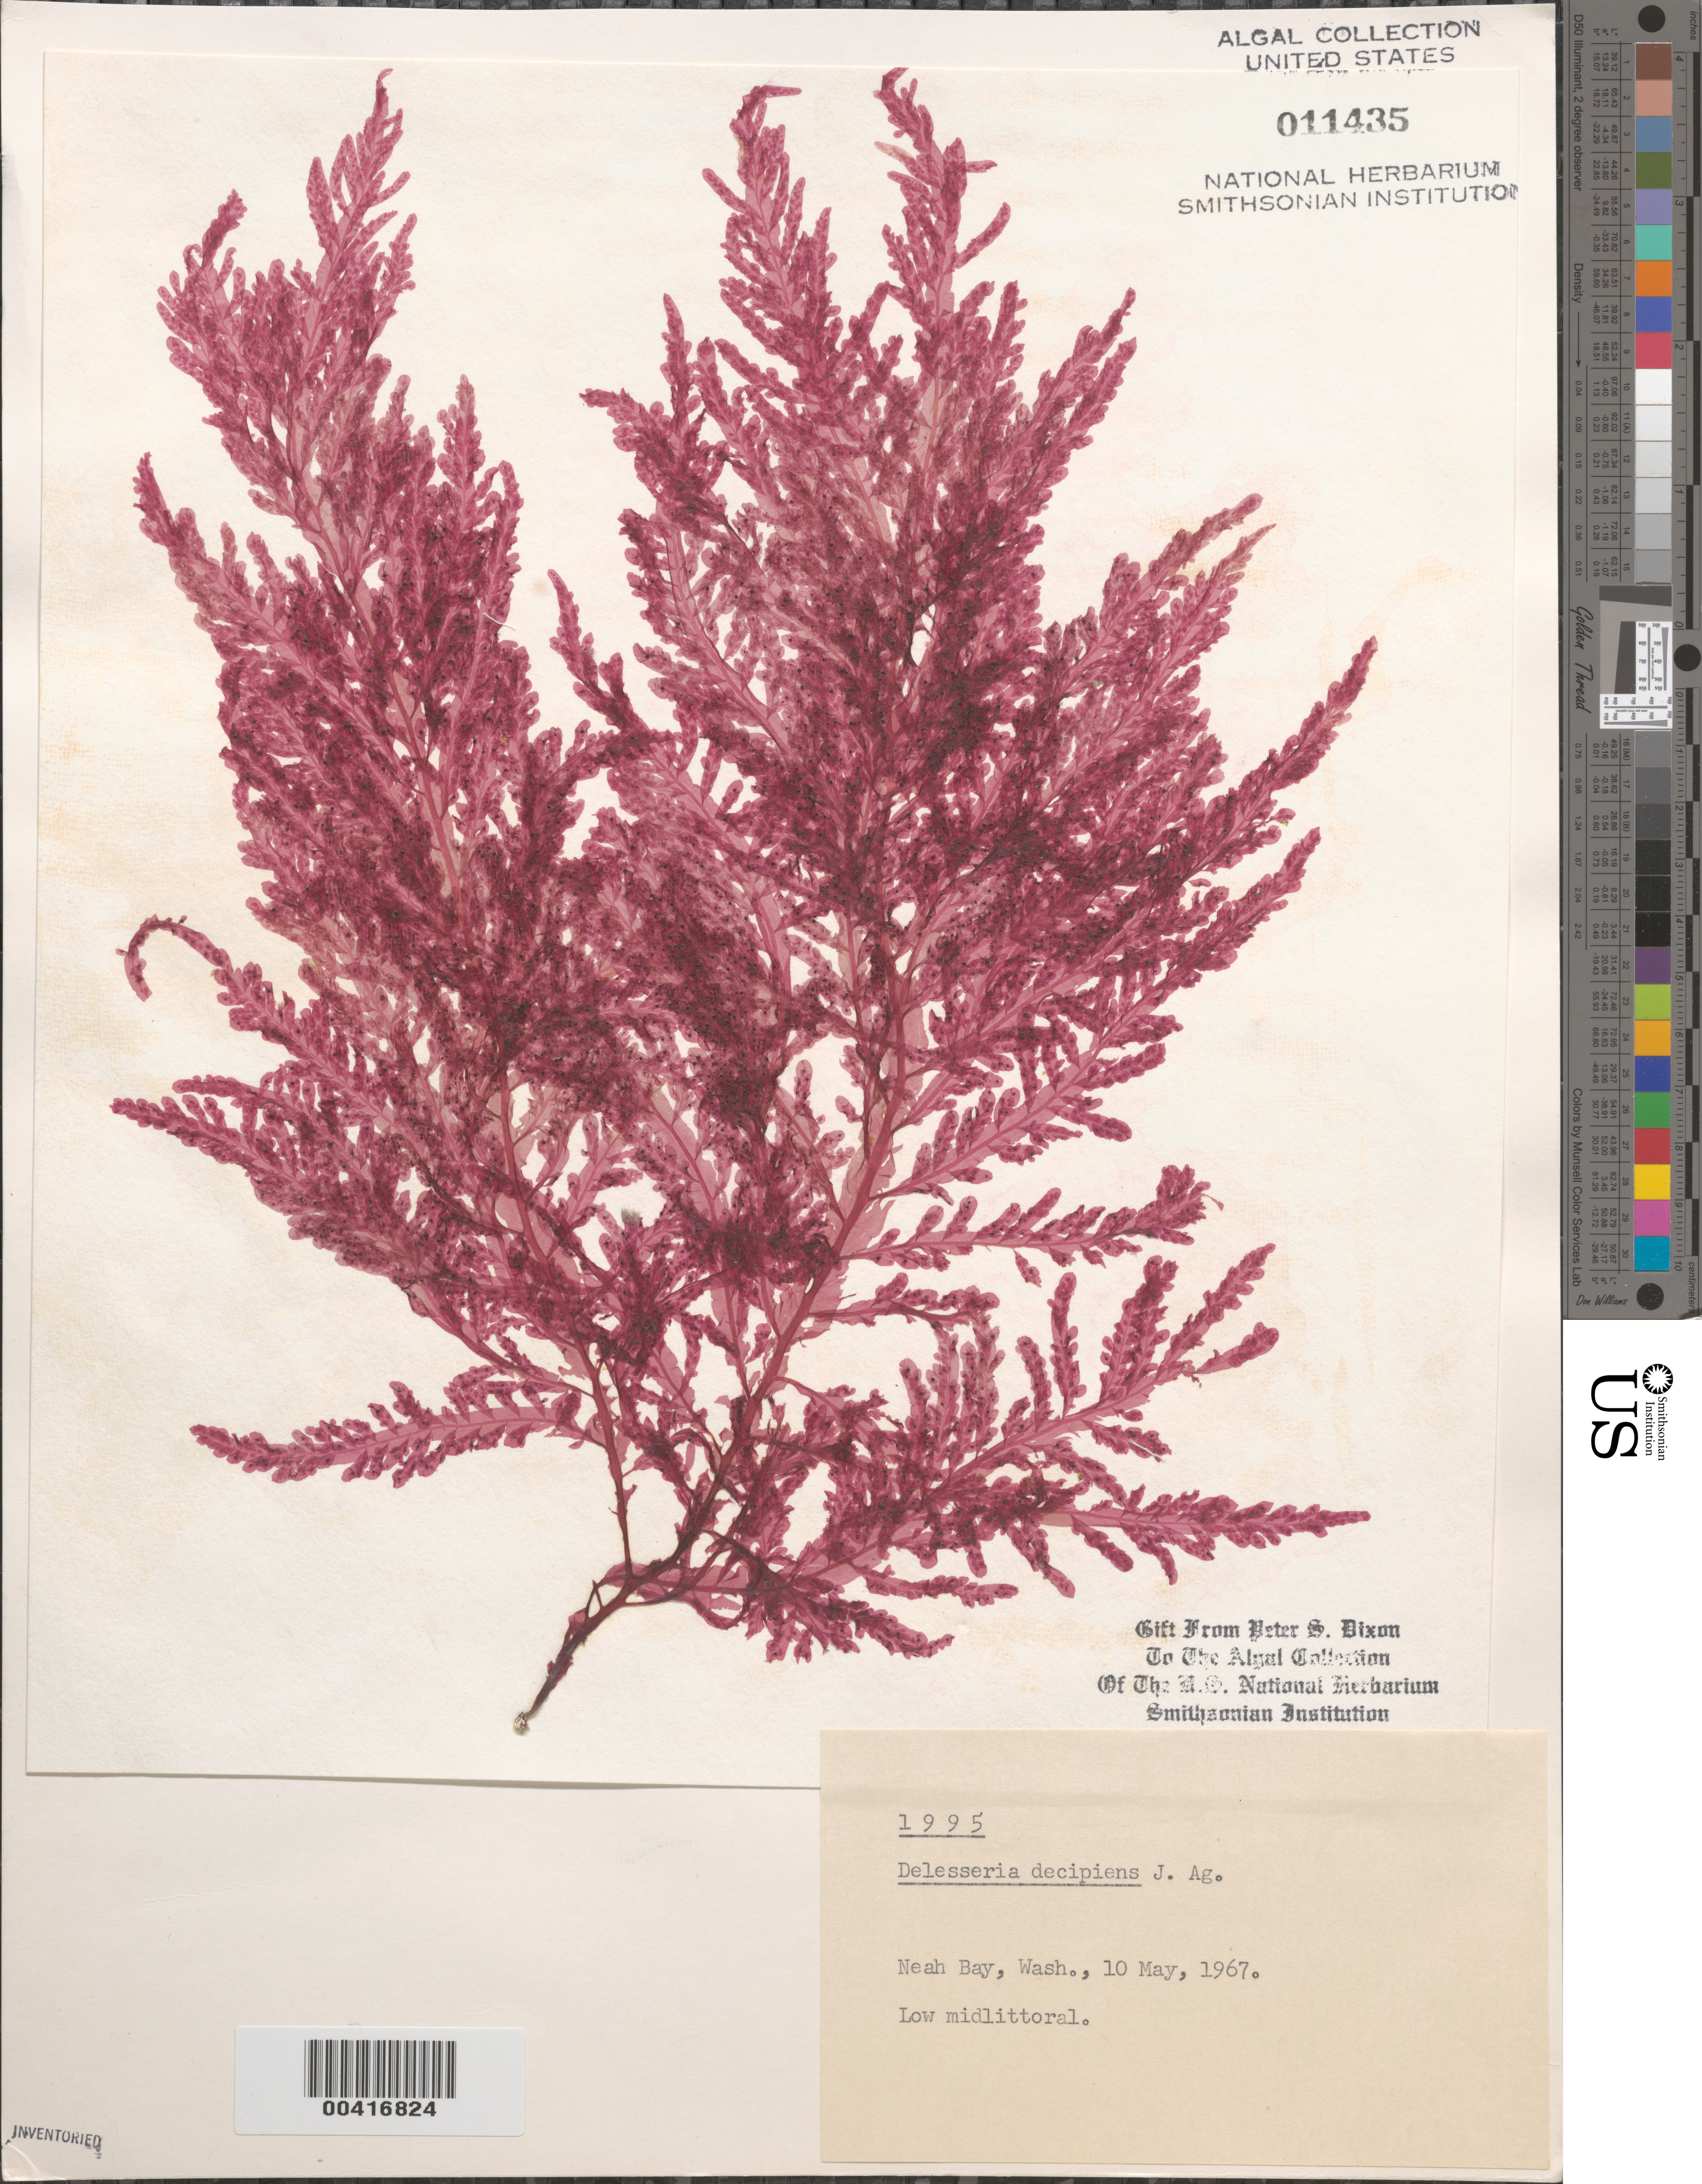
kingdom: Plantae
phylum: Rhodophyta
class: Florideophyceae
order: Ceramiales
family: Delesseriaceae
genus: Cumathamnion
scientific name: Cumathamnion decipiens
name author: (J. Agardh) M.J. Wynne & G.W. Saunders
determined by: Algae name updating Project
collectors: P. S. Dixon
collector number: PSD 1995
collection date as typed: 10 May 1967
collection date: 1967-05-10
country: United States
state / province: Washington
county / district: Clallam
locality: Neah Bay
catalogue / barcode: US 11435